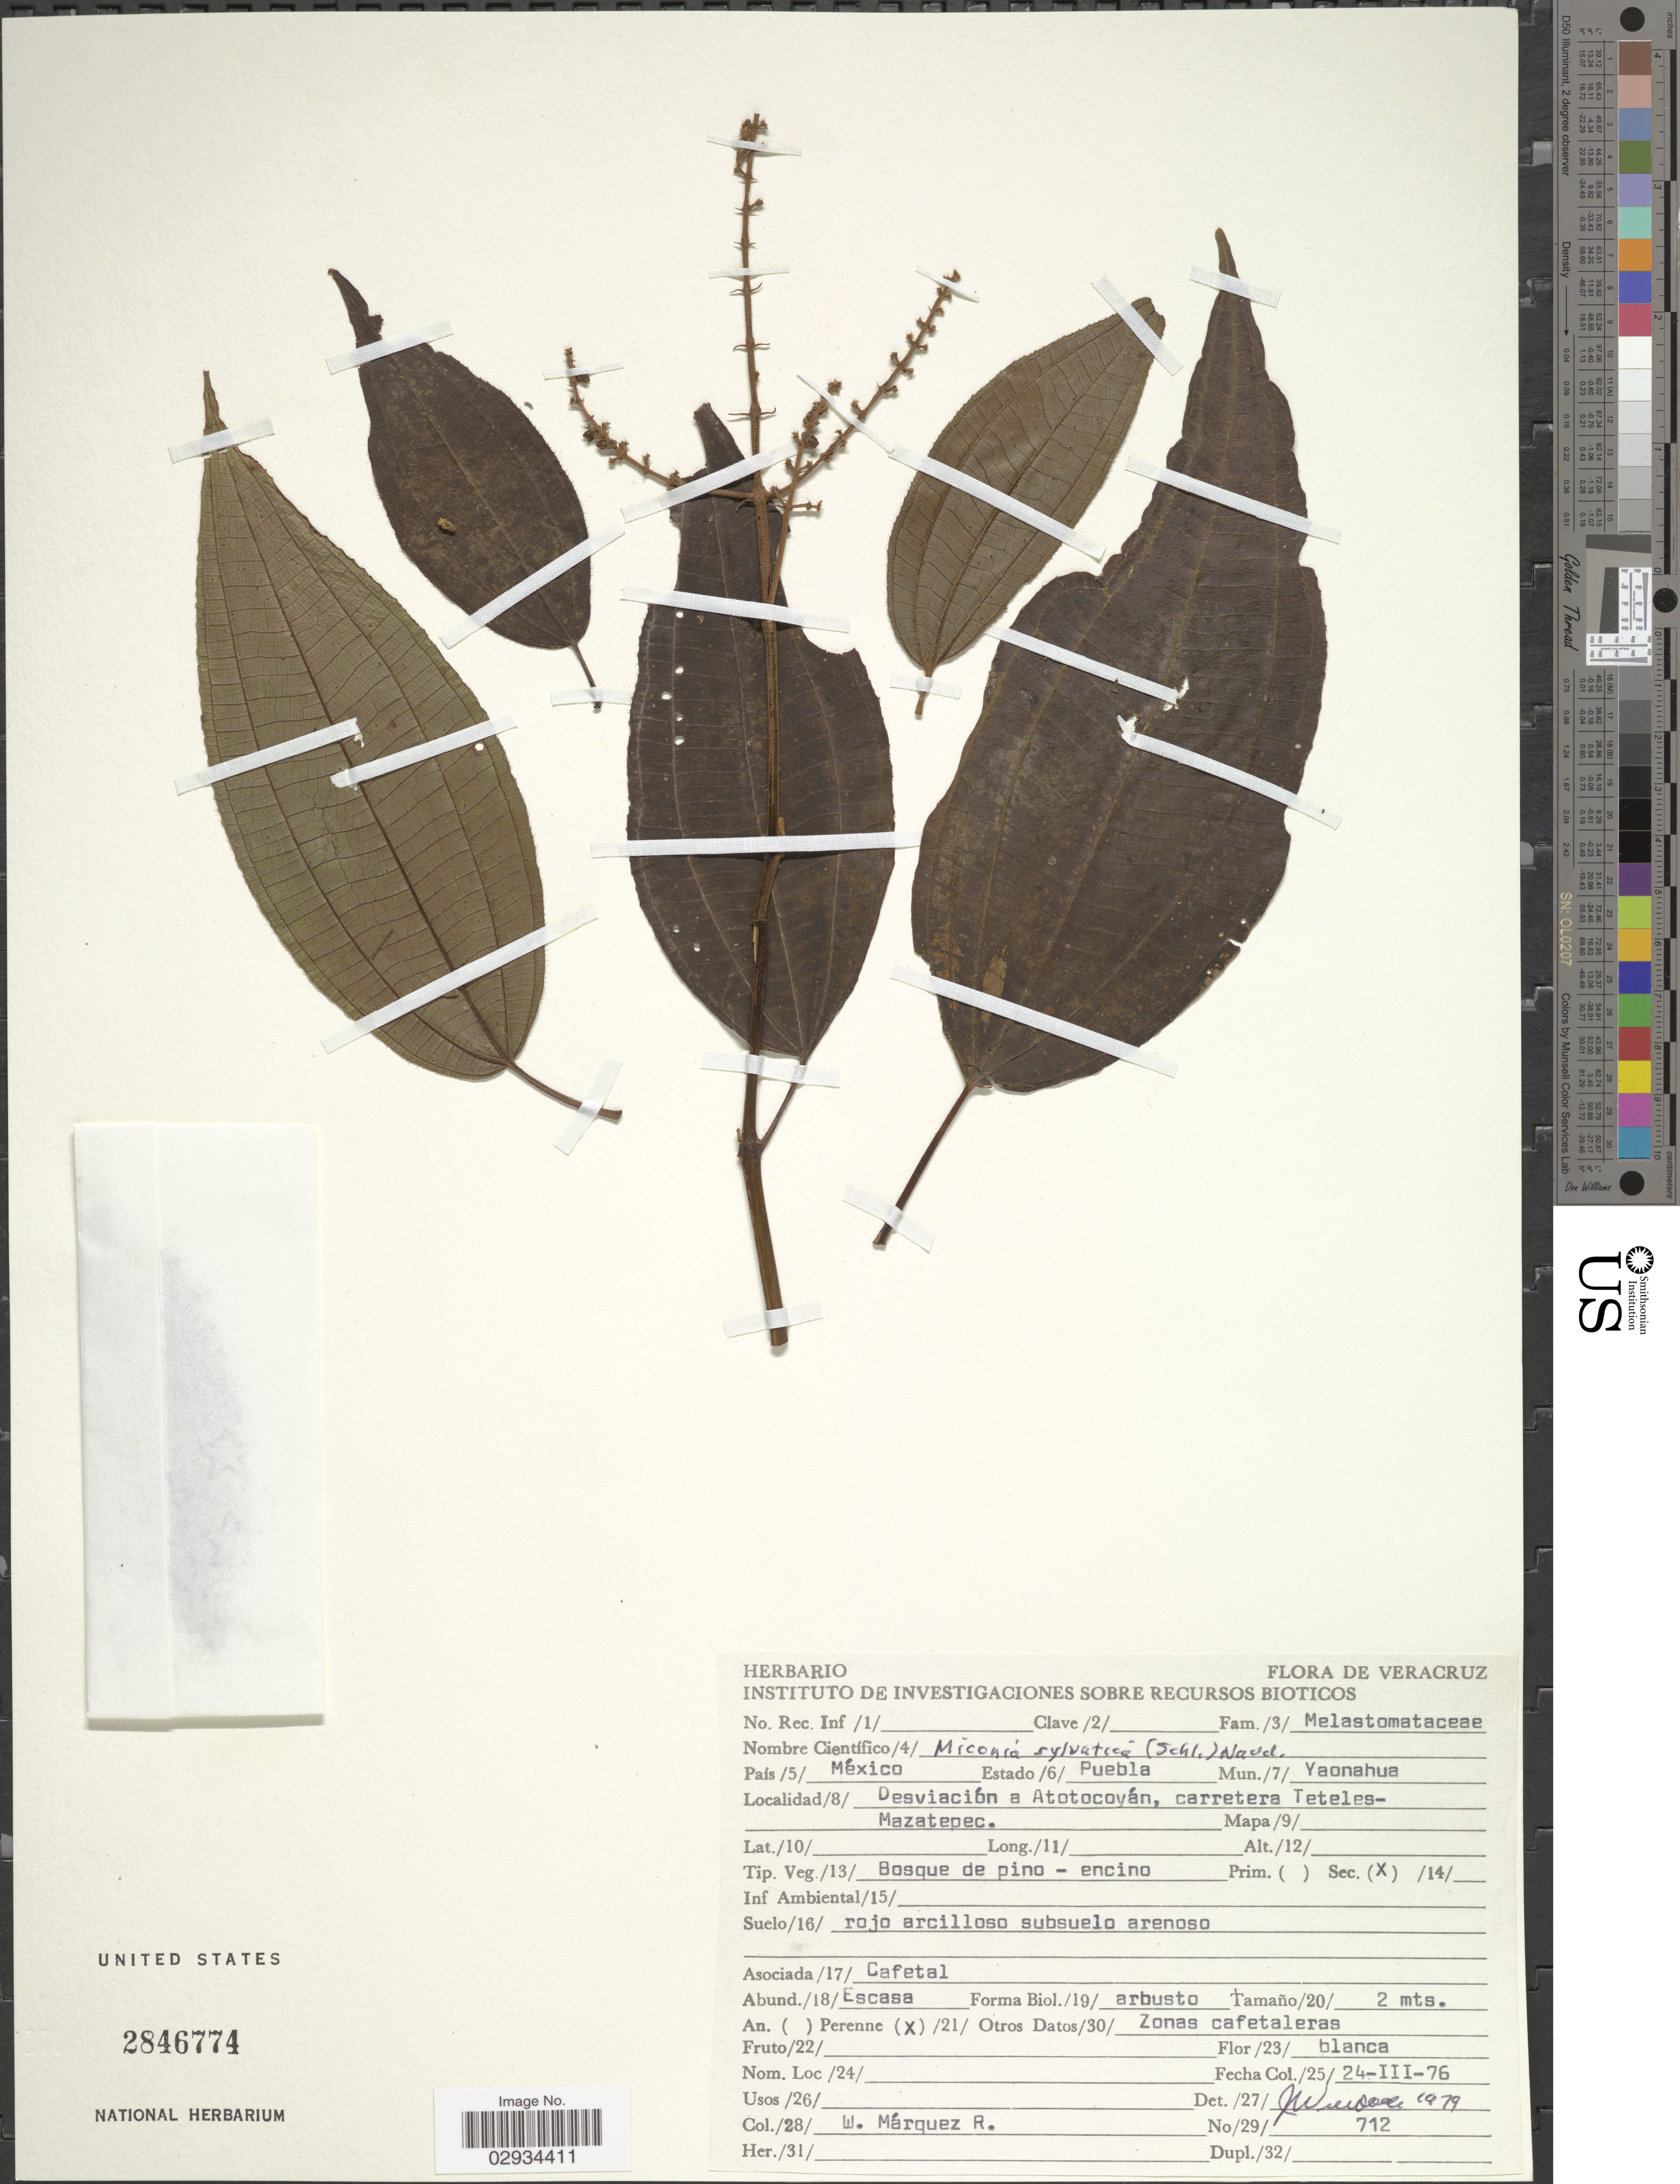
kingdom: Plantae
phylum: Tracheophyta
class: Magnoliopsida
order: Myrtales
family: Melastomataceae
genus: Miconia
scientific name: Miconia sylvatica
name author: (Schltdl.) Naudin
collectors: W. Márquez R.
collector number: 712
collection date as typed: Transcribed d/m/y: 24/3/76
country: Mexico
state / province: Puebla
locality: Mun. Yaonahua. Desviación a Atotocoyán, carretera Teteles-Mazatepec.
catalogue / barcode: US 2846774